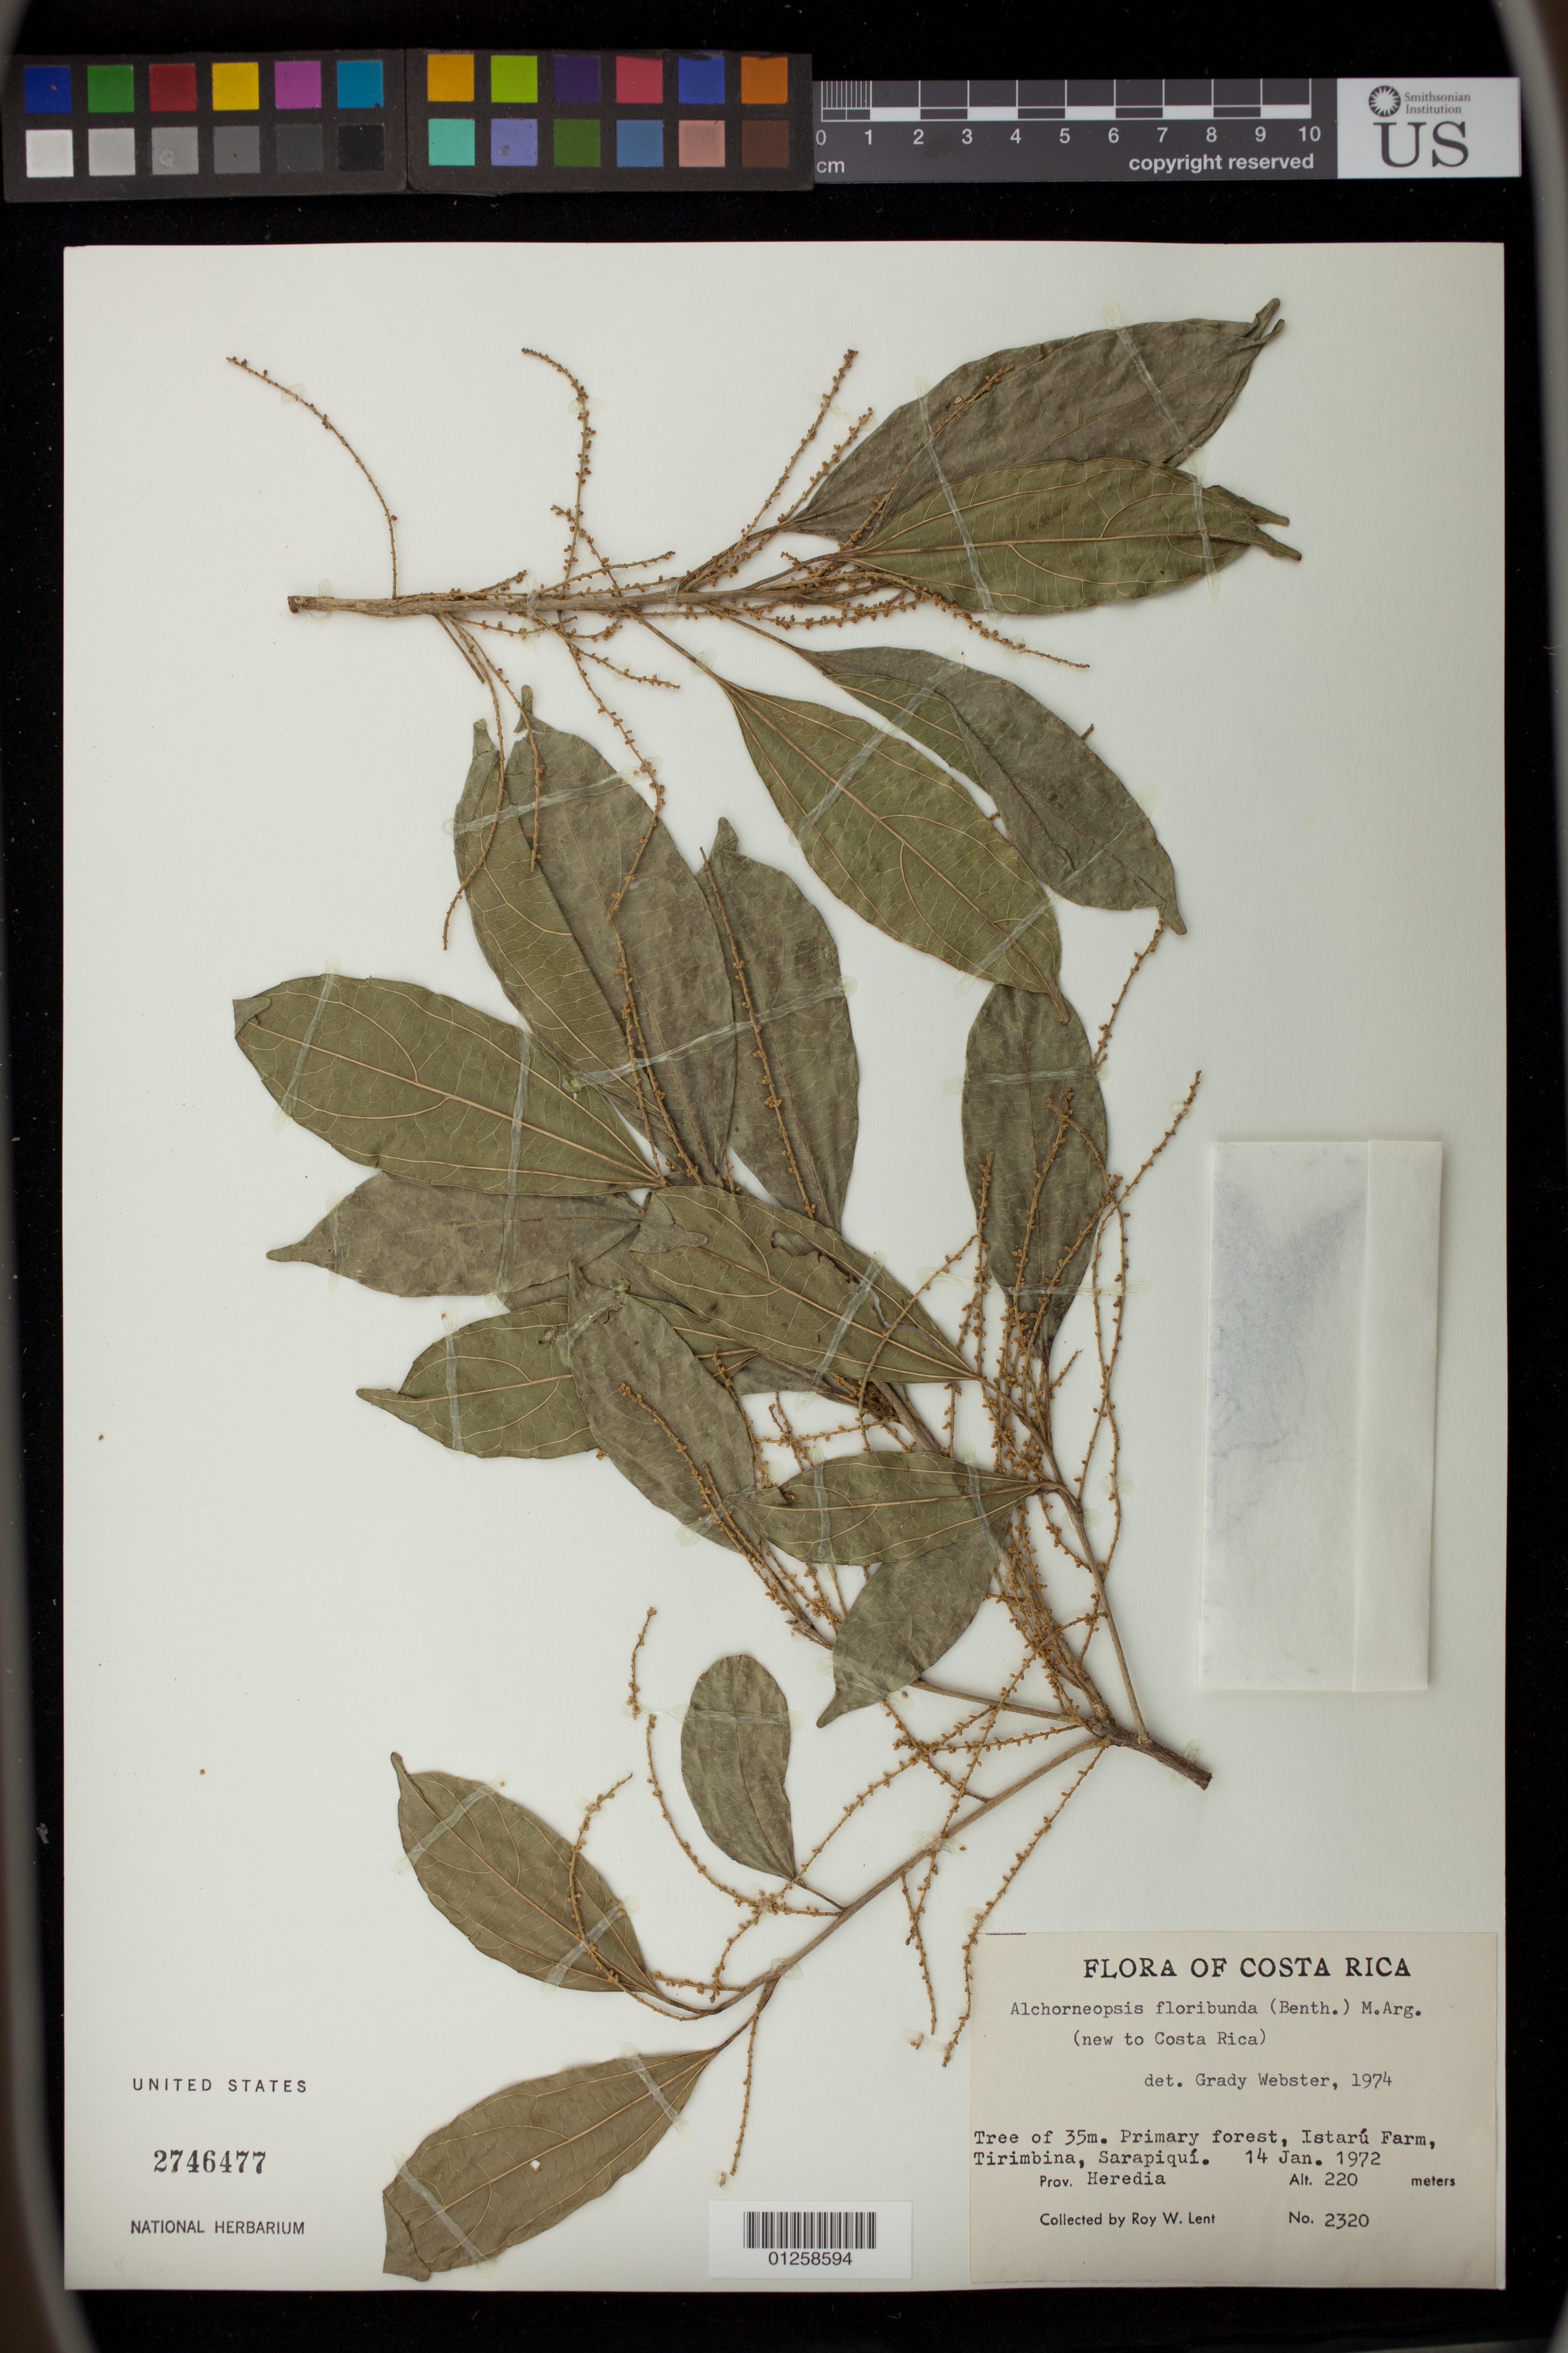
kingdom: Plantae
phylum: Tracheophyta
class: Magnoliopsida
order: Malpighiales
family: Euphorbiaceae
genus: Alchorneopsis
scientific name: Alchorneopsis floribunda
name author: (Benth.) Müll. Arg.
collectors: R. W. Lent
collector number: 2320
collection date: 1972-01-14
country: Costa Rica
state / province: Heredia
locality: Primary forest, Istaru Farm, Tirimbina, Sarapiqui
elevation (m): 220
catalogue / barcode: US 2746477